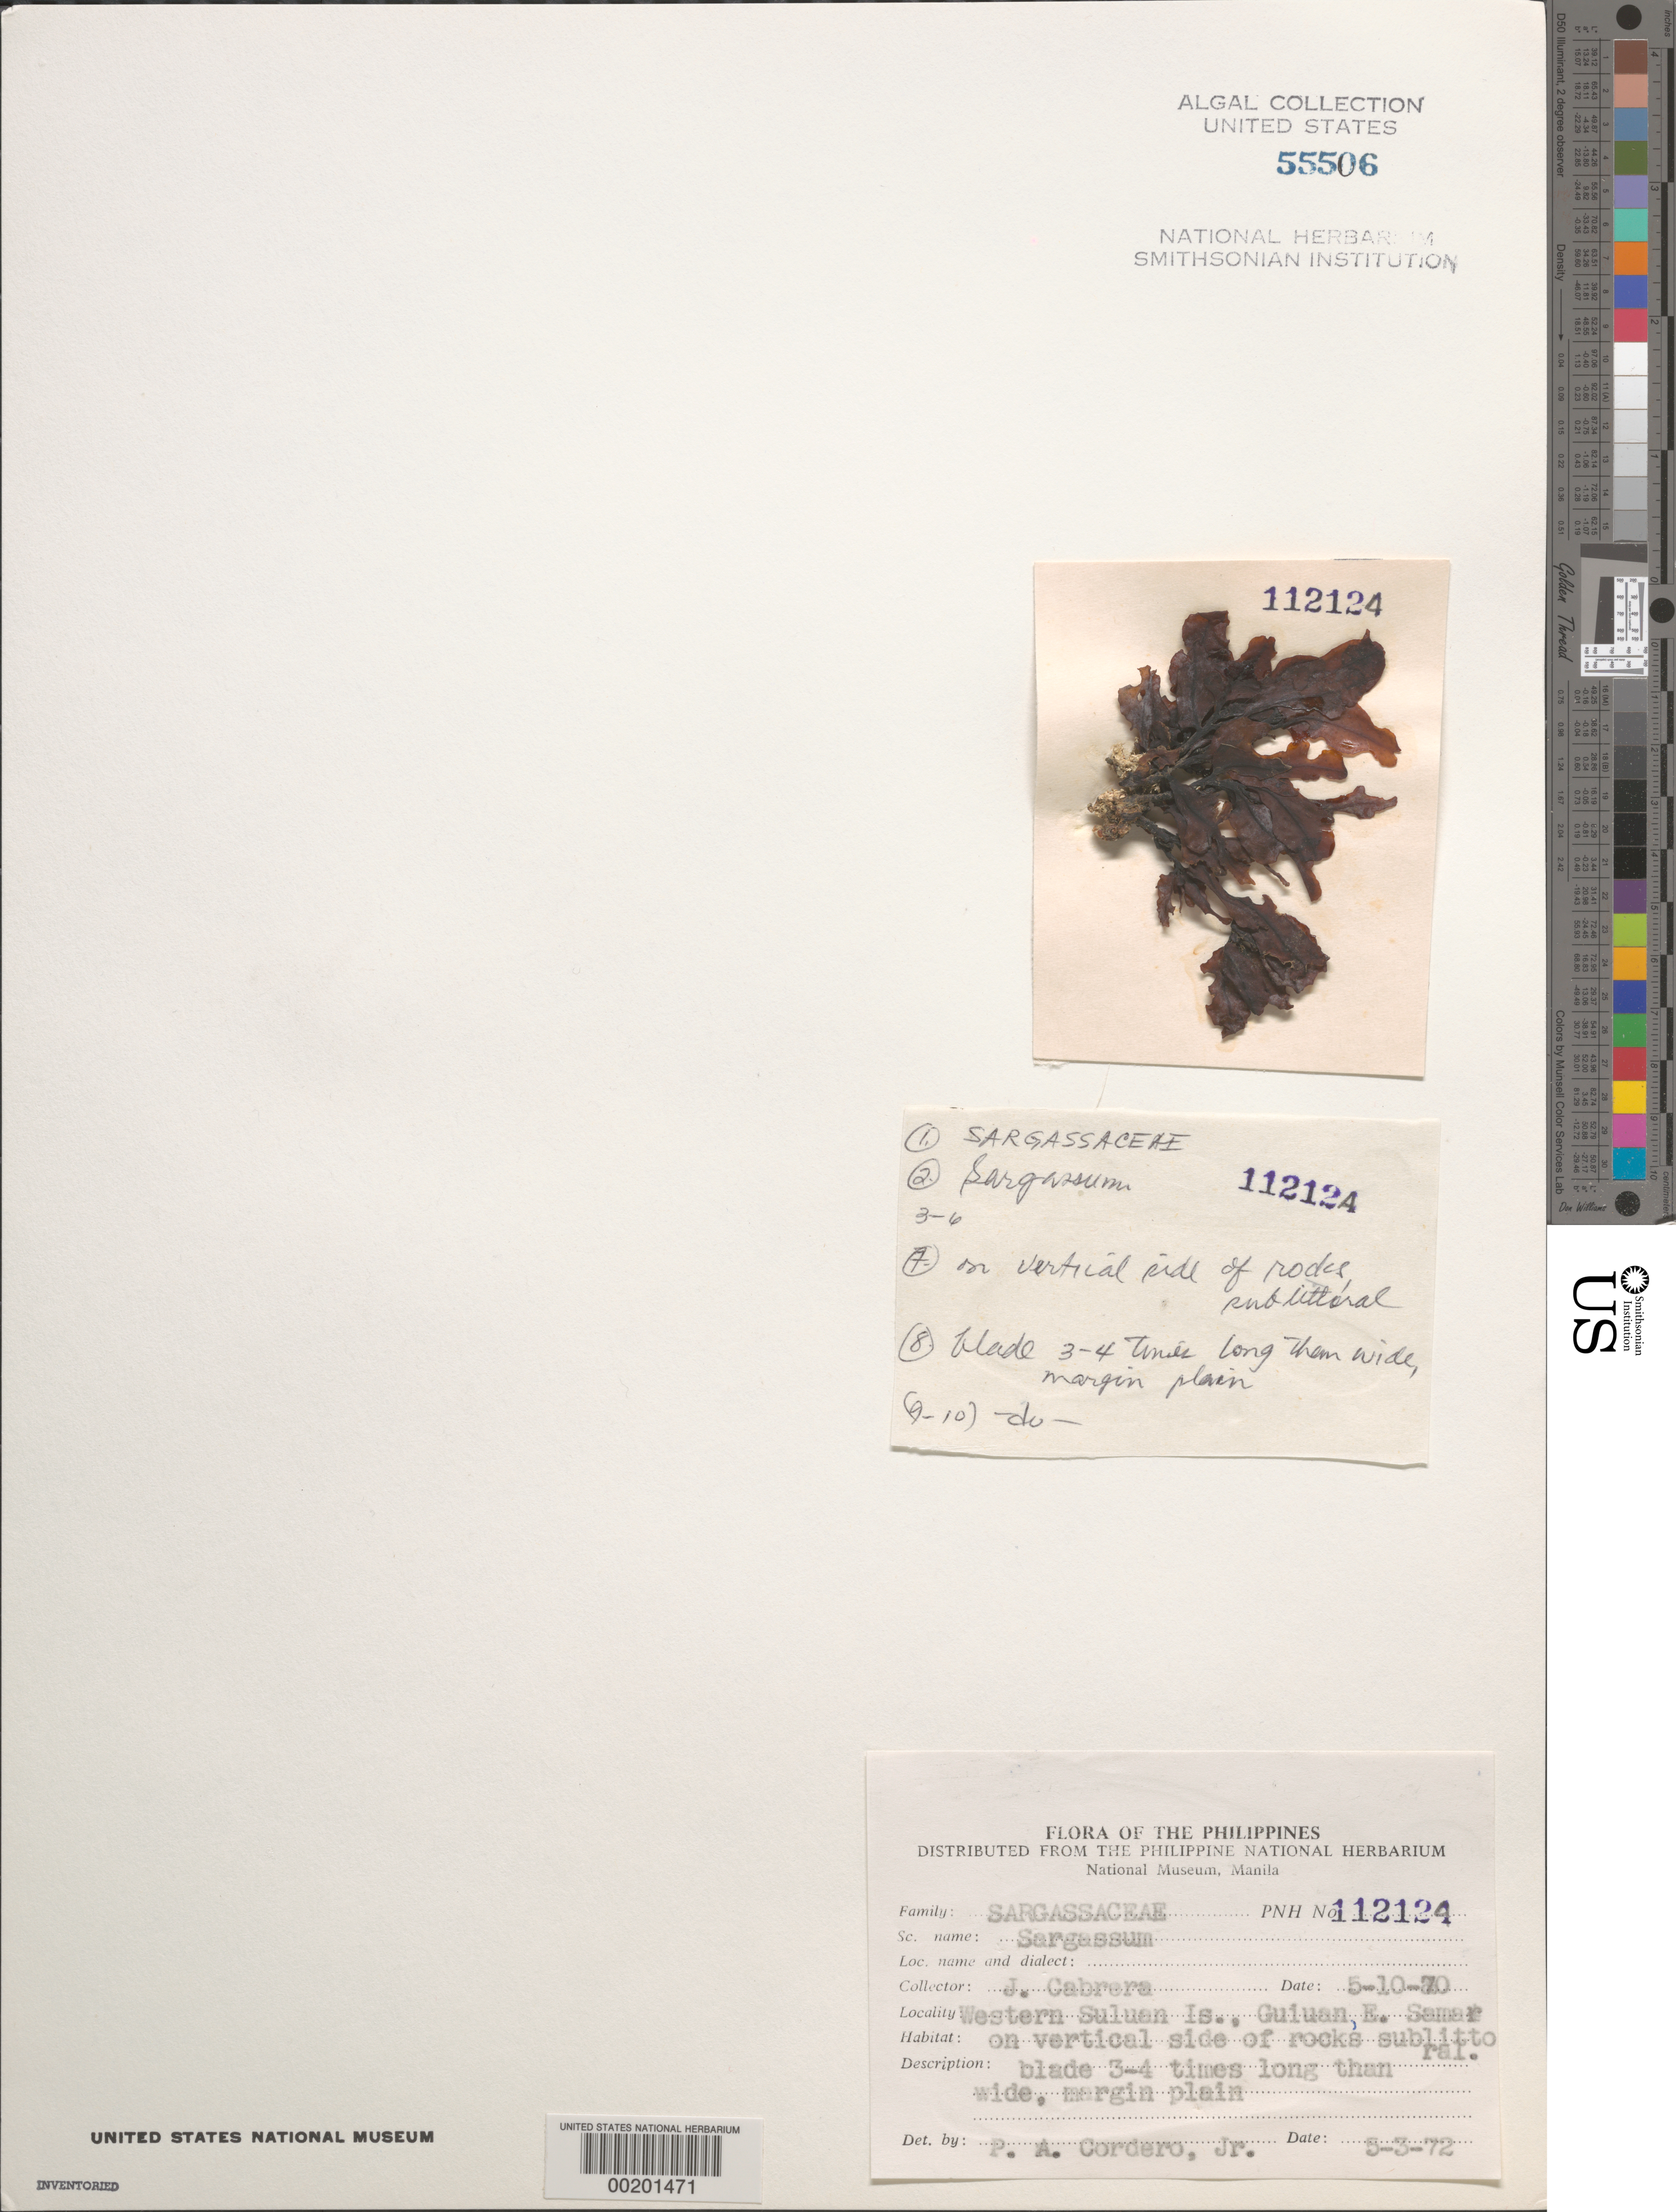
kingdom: Chromista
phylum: Ochrophyta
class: Phaeophyceae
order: Fucales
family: Sargassaceae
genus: Sargassum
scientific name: Sargassum sp.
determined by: Cordero, P. A., Jr.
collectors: J. Cabrera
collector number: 112124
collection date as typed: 10 May 1970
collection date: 1970-05-10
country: Philippines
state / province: Eastern Visayas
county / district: Eastern Samar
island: Suluan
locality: Guiuan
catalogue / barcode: US 55506